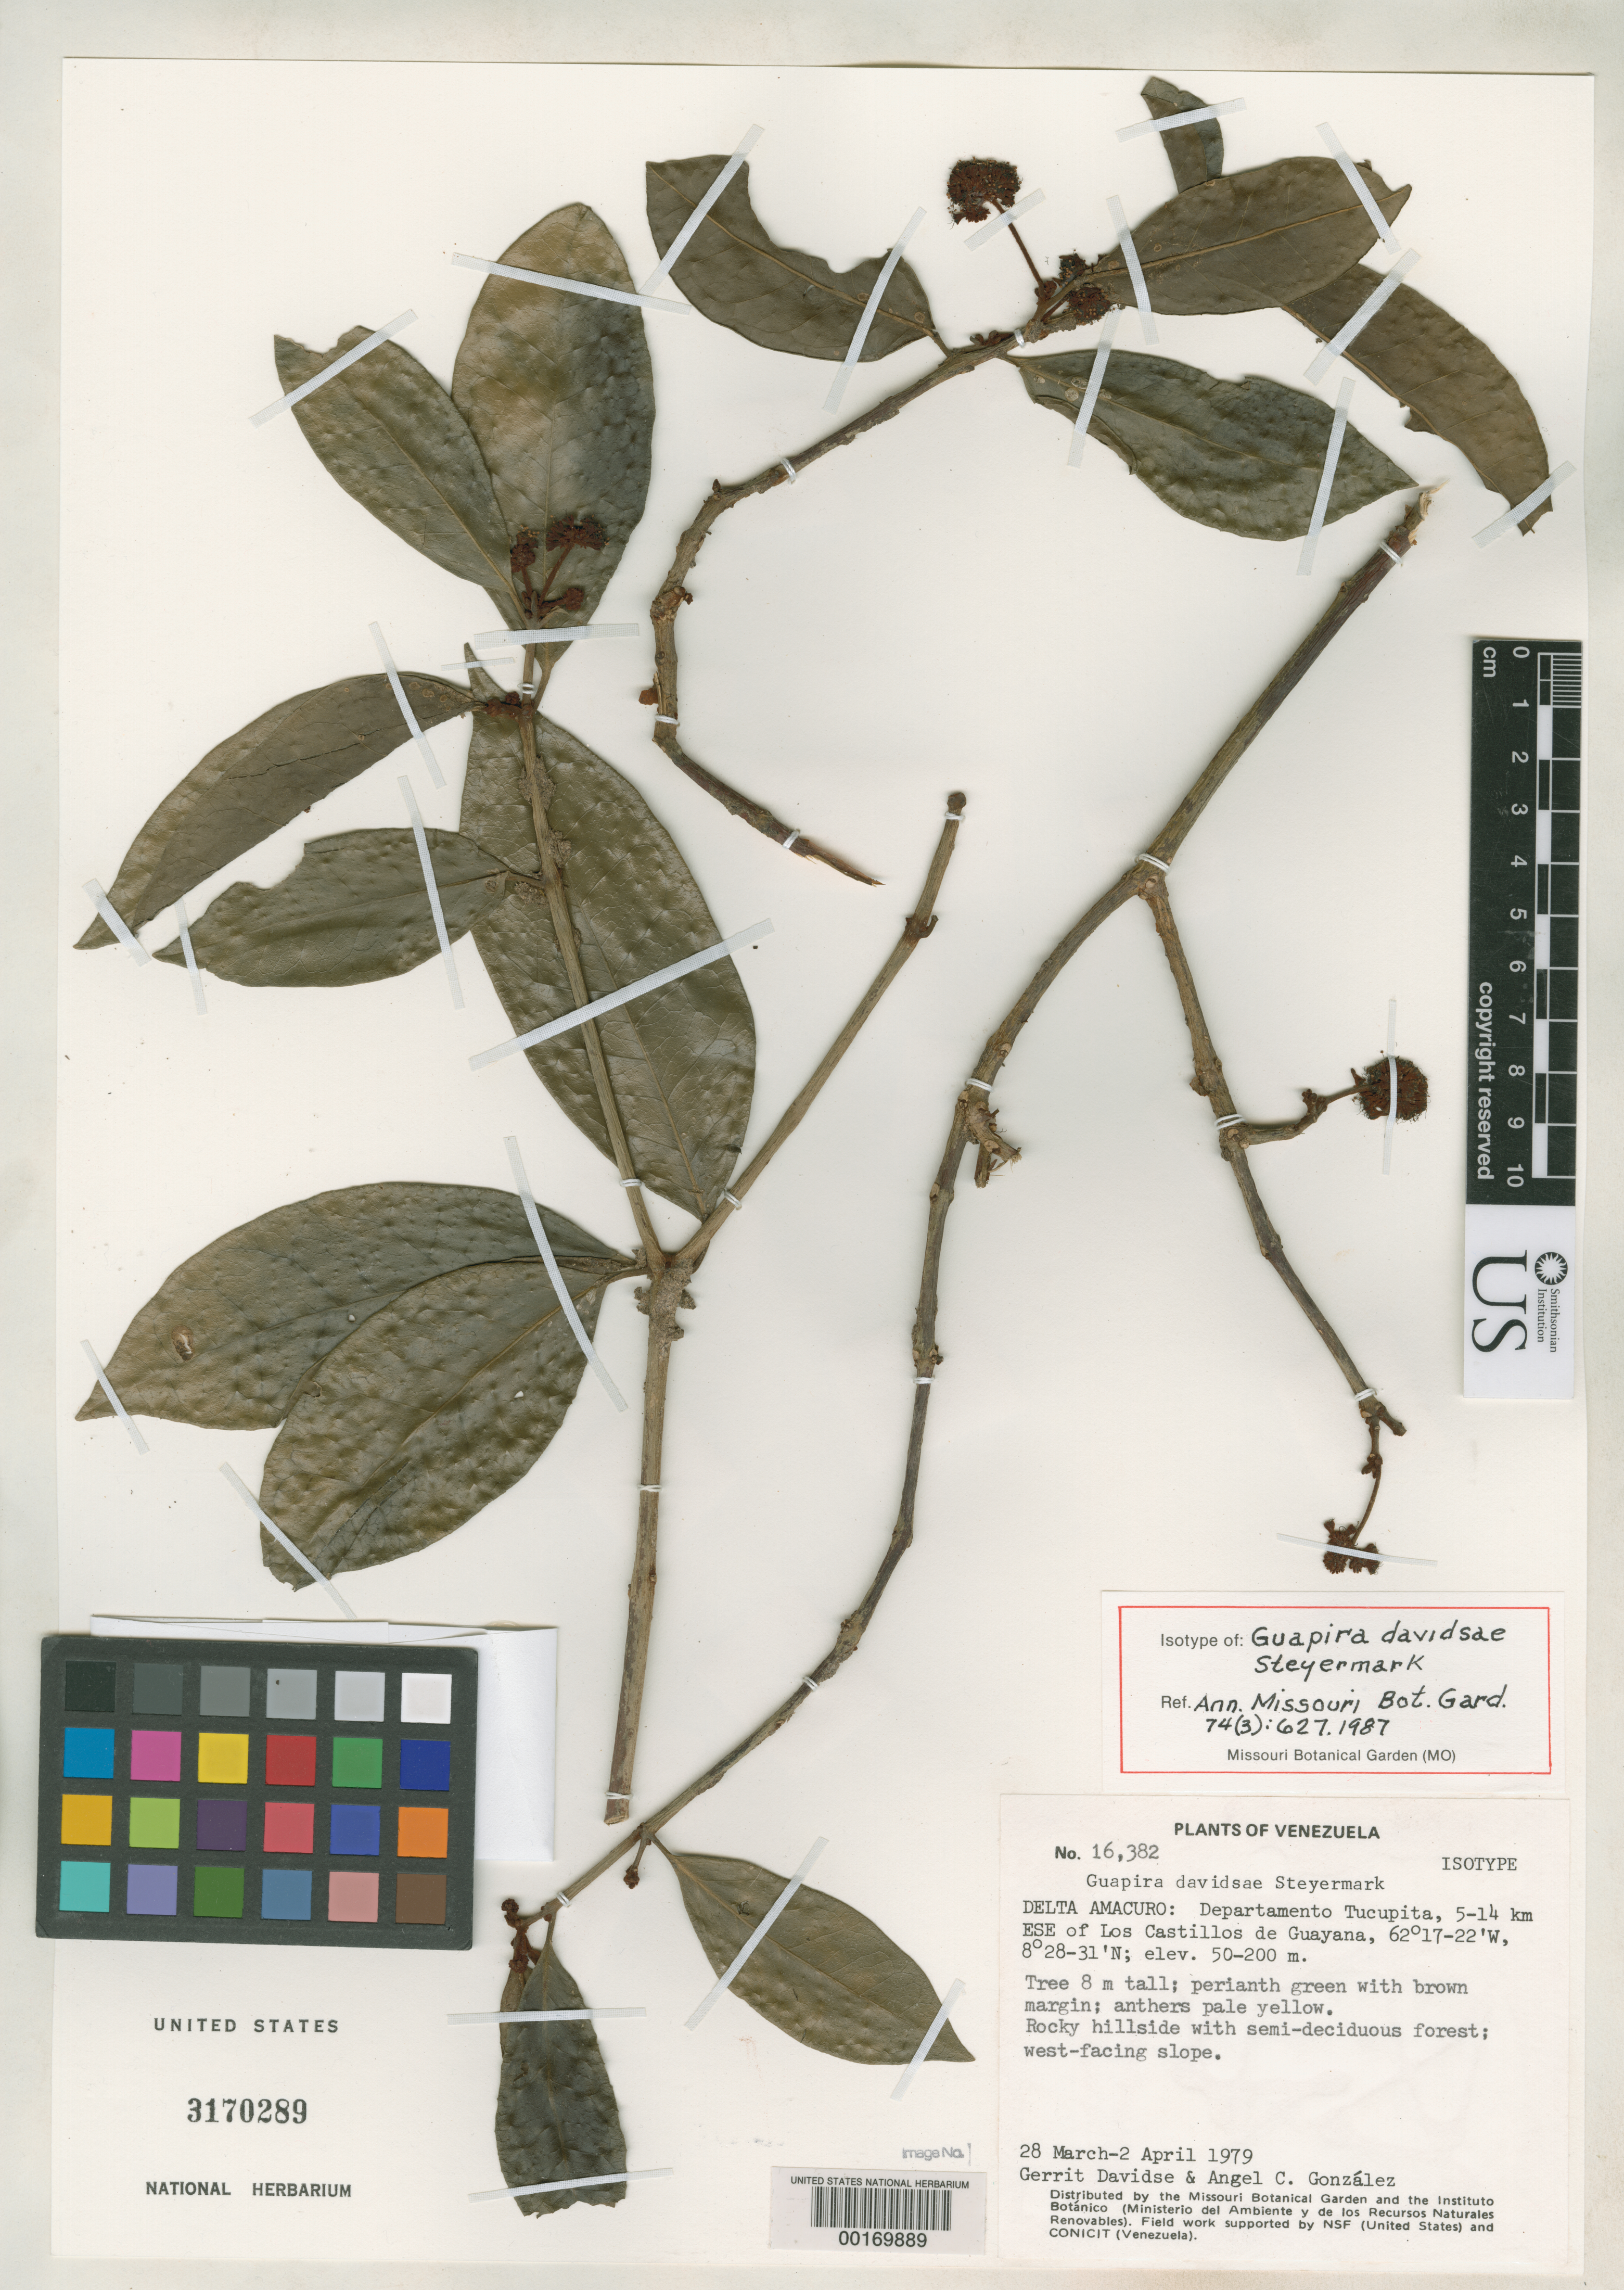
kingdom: Plantae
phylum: Tracheophyta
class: Magnoliopsida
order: Caryophyllales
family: Nyctaginaceae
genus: Guapira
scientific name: Guapira davidsei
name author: Steyerm.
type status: Isotype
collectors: G. Davidse & A. C. González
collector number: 16382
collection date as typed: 28 Mar 1979 to 02 Apr 1979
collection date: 1979-03-28/1979-04-02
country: Venezuela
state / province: Delta Amacuro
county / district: Tucupita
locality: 5-14 km ESE of Los Castillos de Guayana.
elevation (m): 50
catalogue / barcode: US 3170289